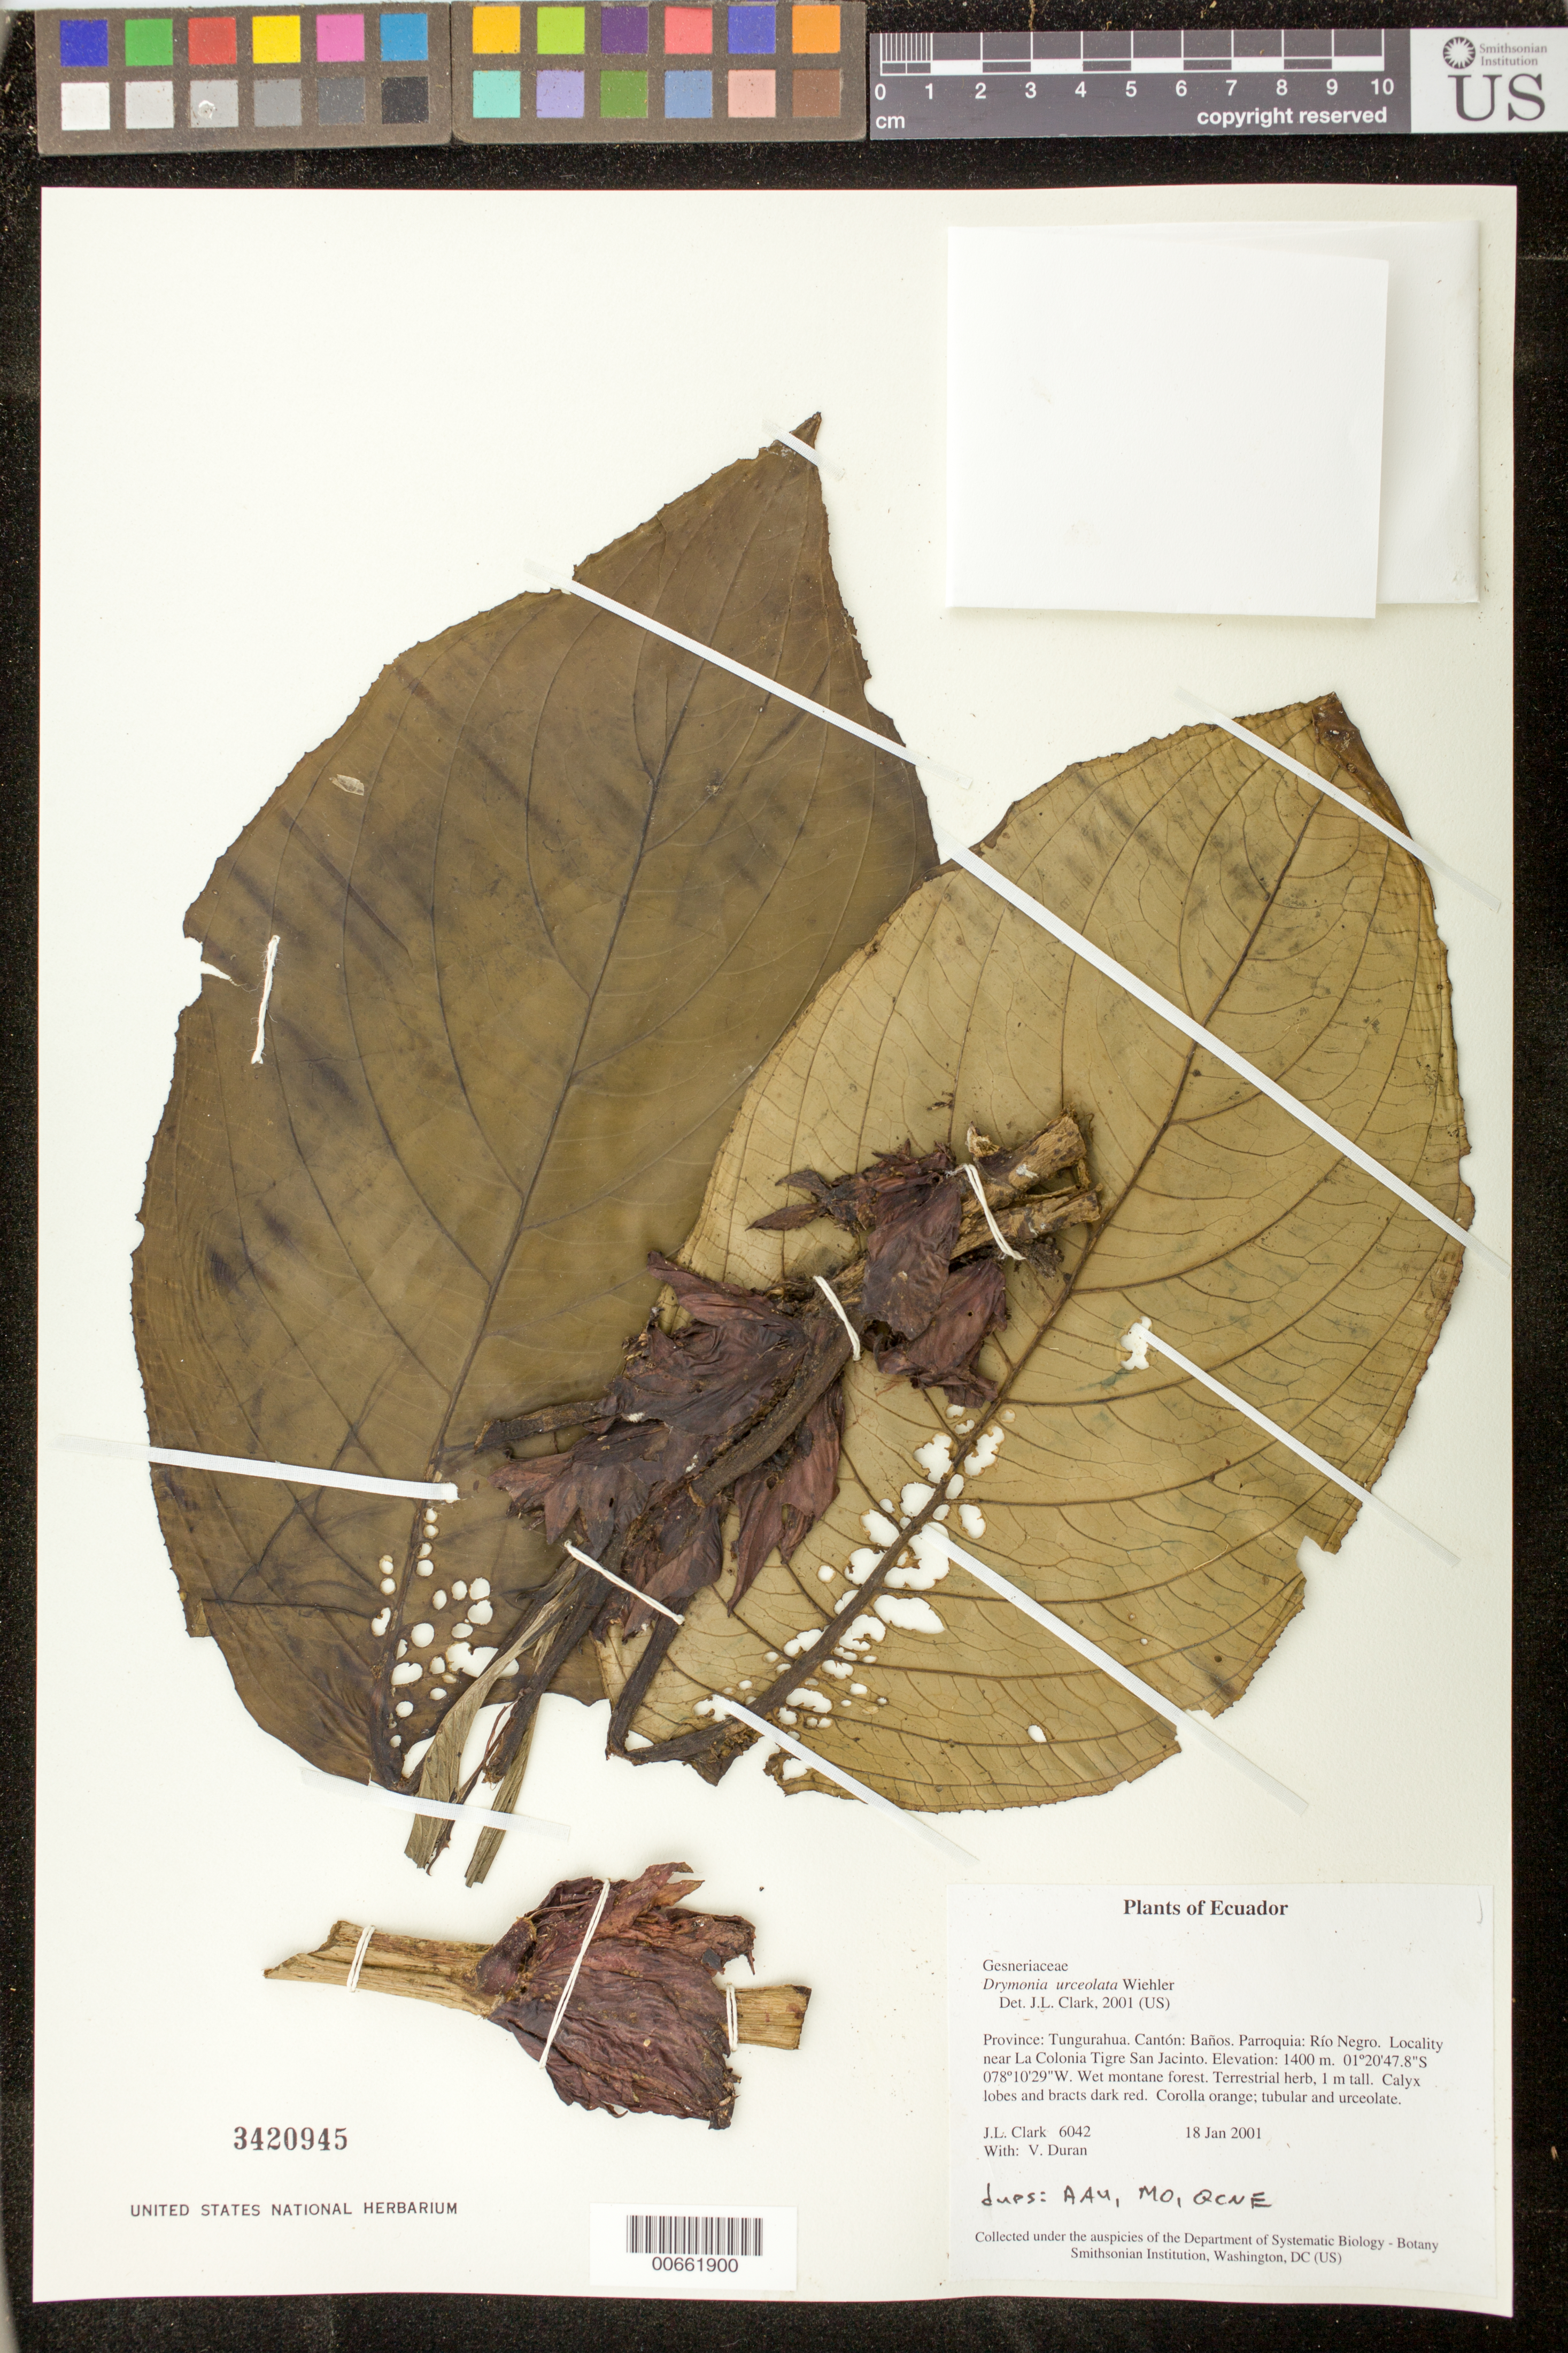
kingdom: Plantae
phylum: Tracheophyta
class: Magnoliopsida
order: Lamiales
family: Gesneriaceae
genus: Drymonia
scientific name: Drymonia urceolata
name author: Wiehler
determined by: Clark, J. L., (SEL), The Marie Selby Botanical Garden (UNITED STATES)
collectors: J. L. Clark & V. Duran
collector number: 6042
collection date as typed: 18 Jan 2001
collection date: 2001-01-18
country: Ecuador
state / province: Tungurahua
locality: Cantón: Baños. Parroquia: Río Negro. Locality near La Colonia Tigre San Jacinto.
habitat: Wet montane forest.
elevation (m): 1400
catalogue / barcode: US 3420945